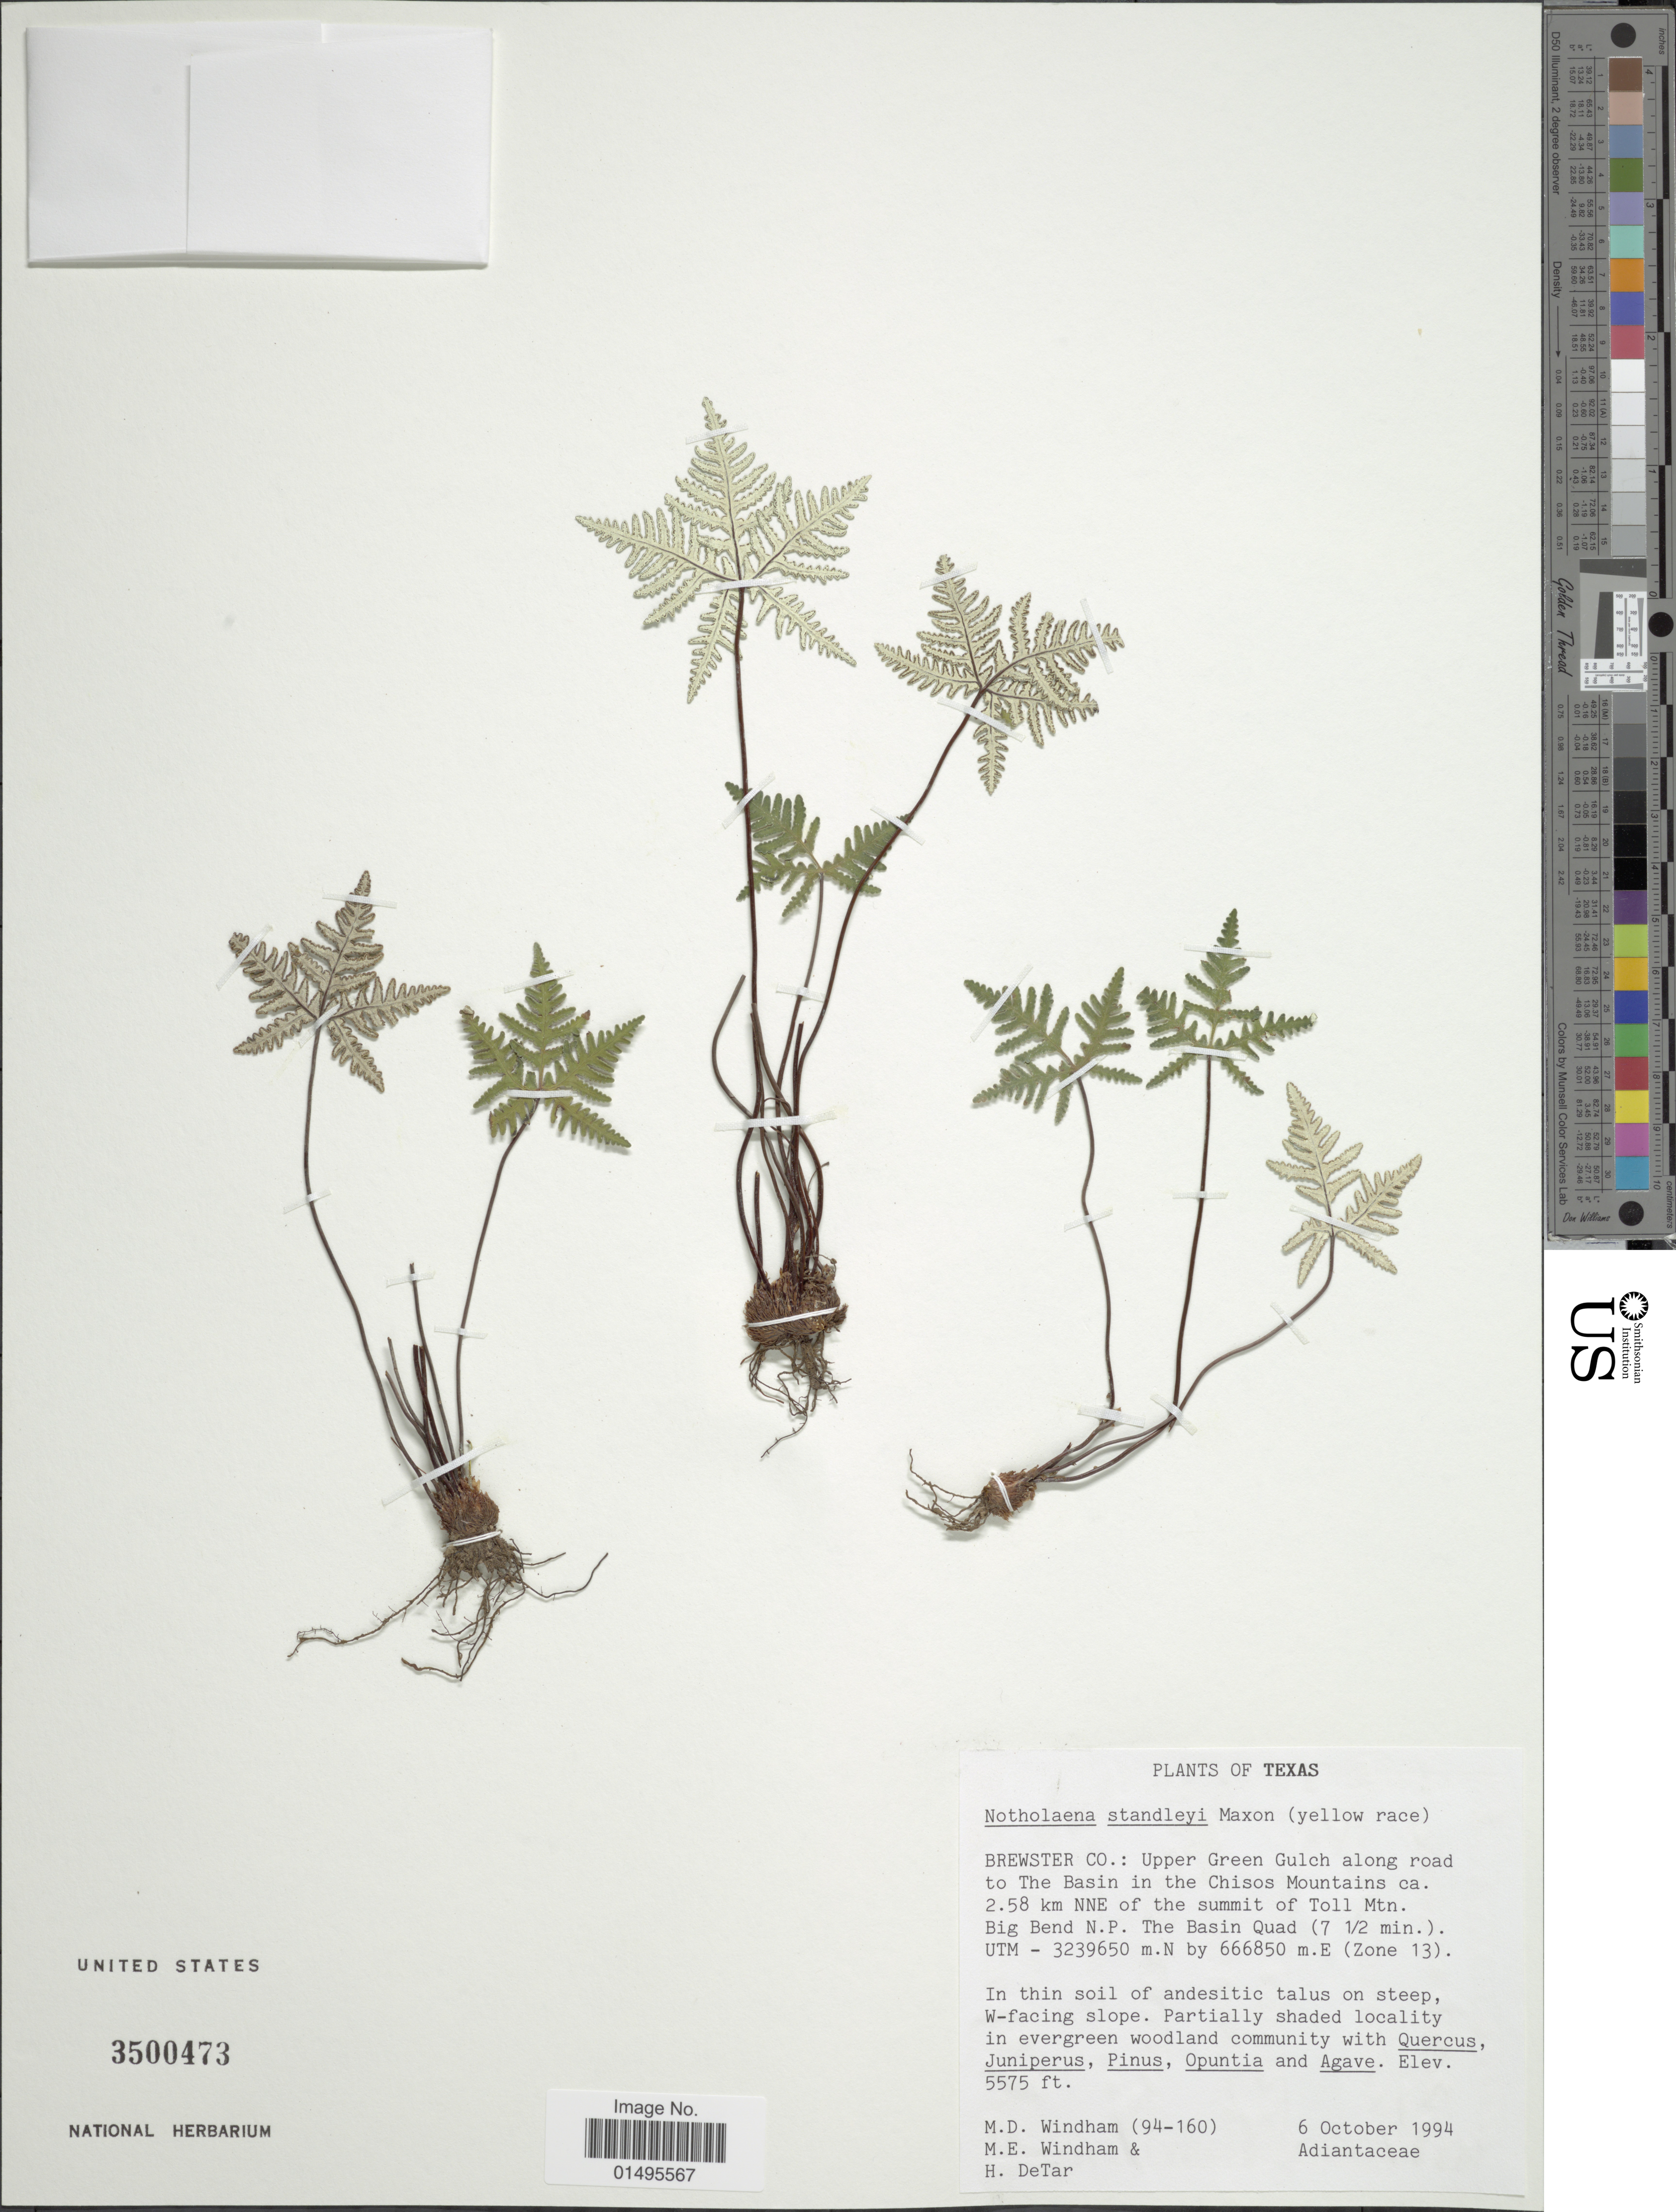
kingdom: Plantae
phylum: Tracheophyta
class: Polypodiopsida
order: Polypodiales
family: Pteridaceae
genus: Notholaena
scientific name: Notholaena standleyi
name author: Maxon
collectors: M. Windham, M. D. Windham & H. Detar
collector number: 94-160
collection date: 1994-10-06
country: United States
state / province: Texas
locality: Brewster co.: Upper Green Gulch along road to the Basin in the Chisos Mountains ca. 2.58 km NNE of the summit of Toll Mtn., Big Bend N.P. The Basin Quad (7 1/2 min.). UTM - 3239650 m.N by 666850 m.E (Zone 13)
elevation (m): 1699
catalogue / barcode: US 3500473